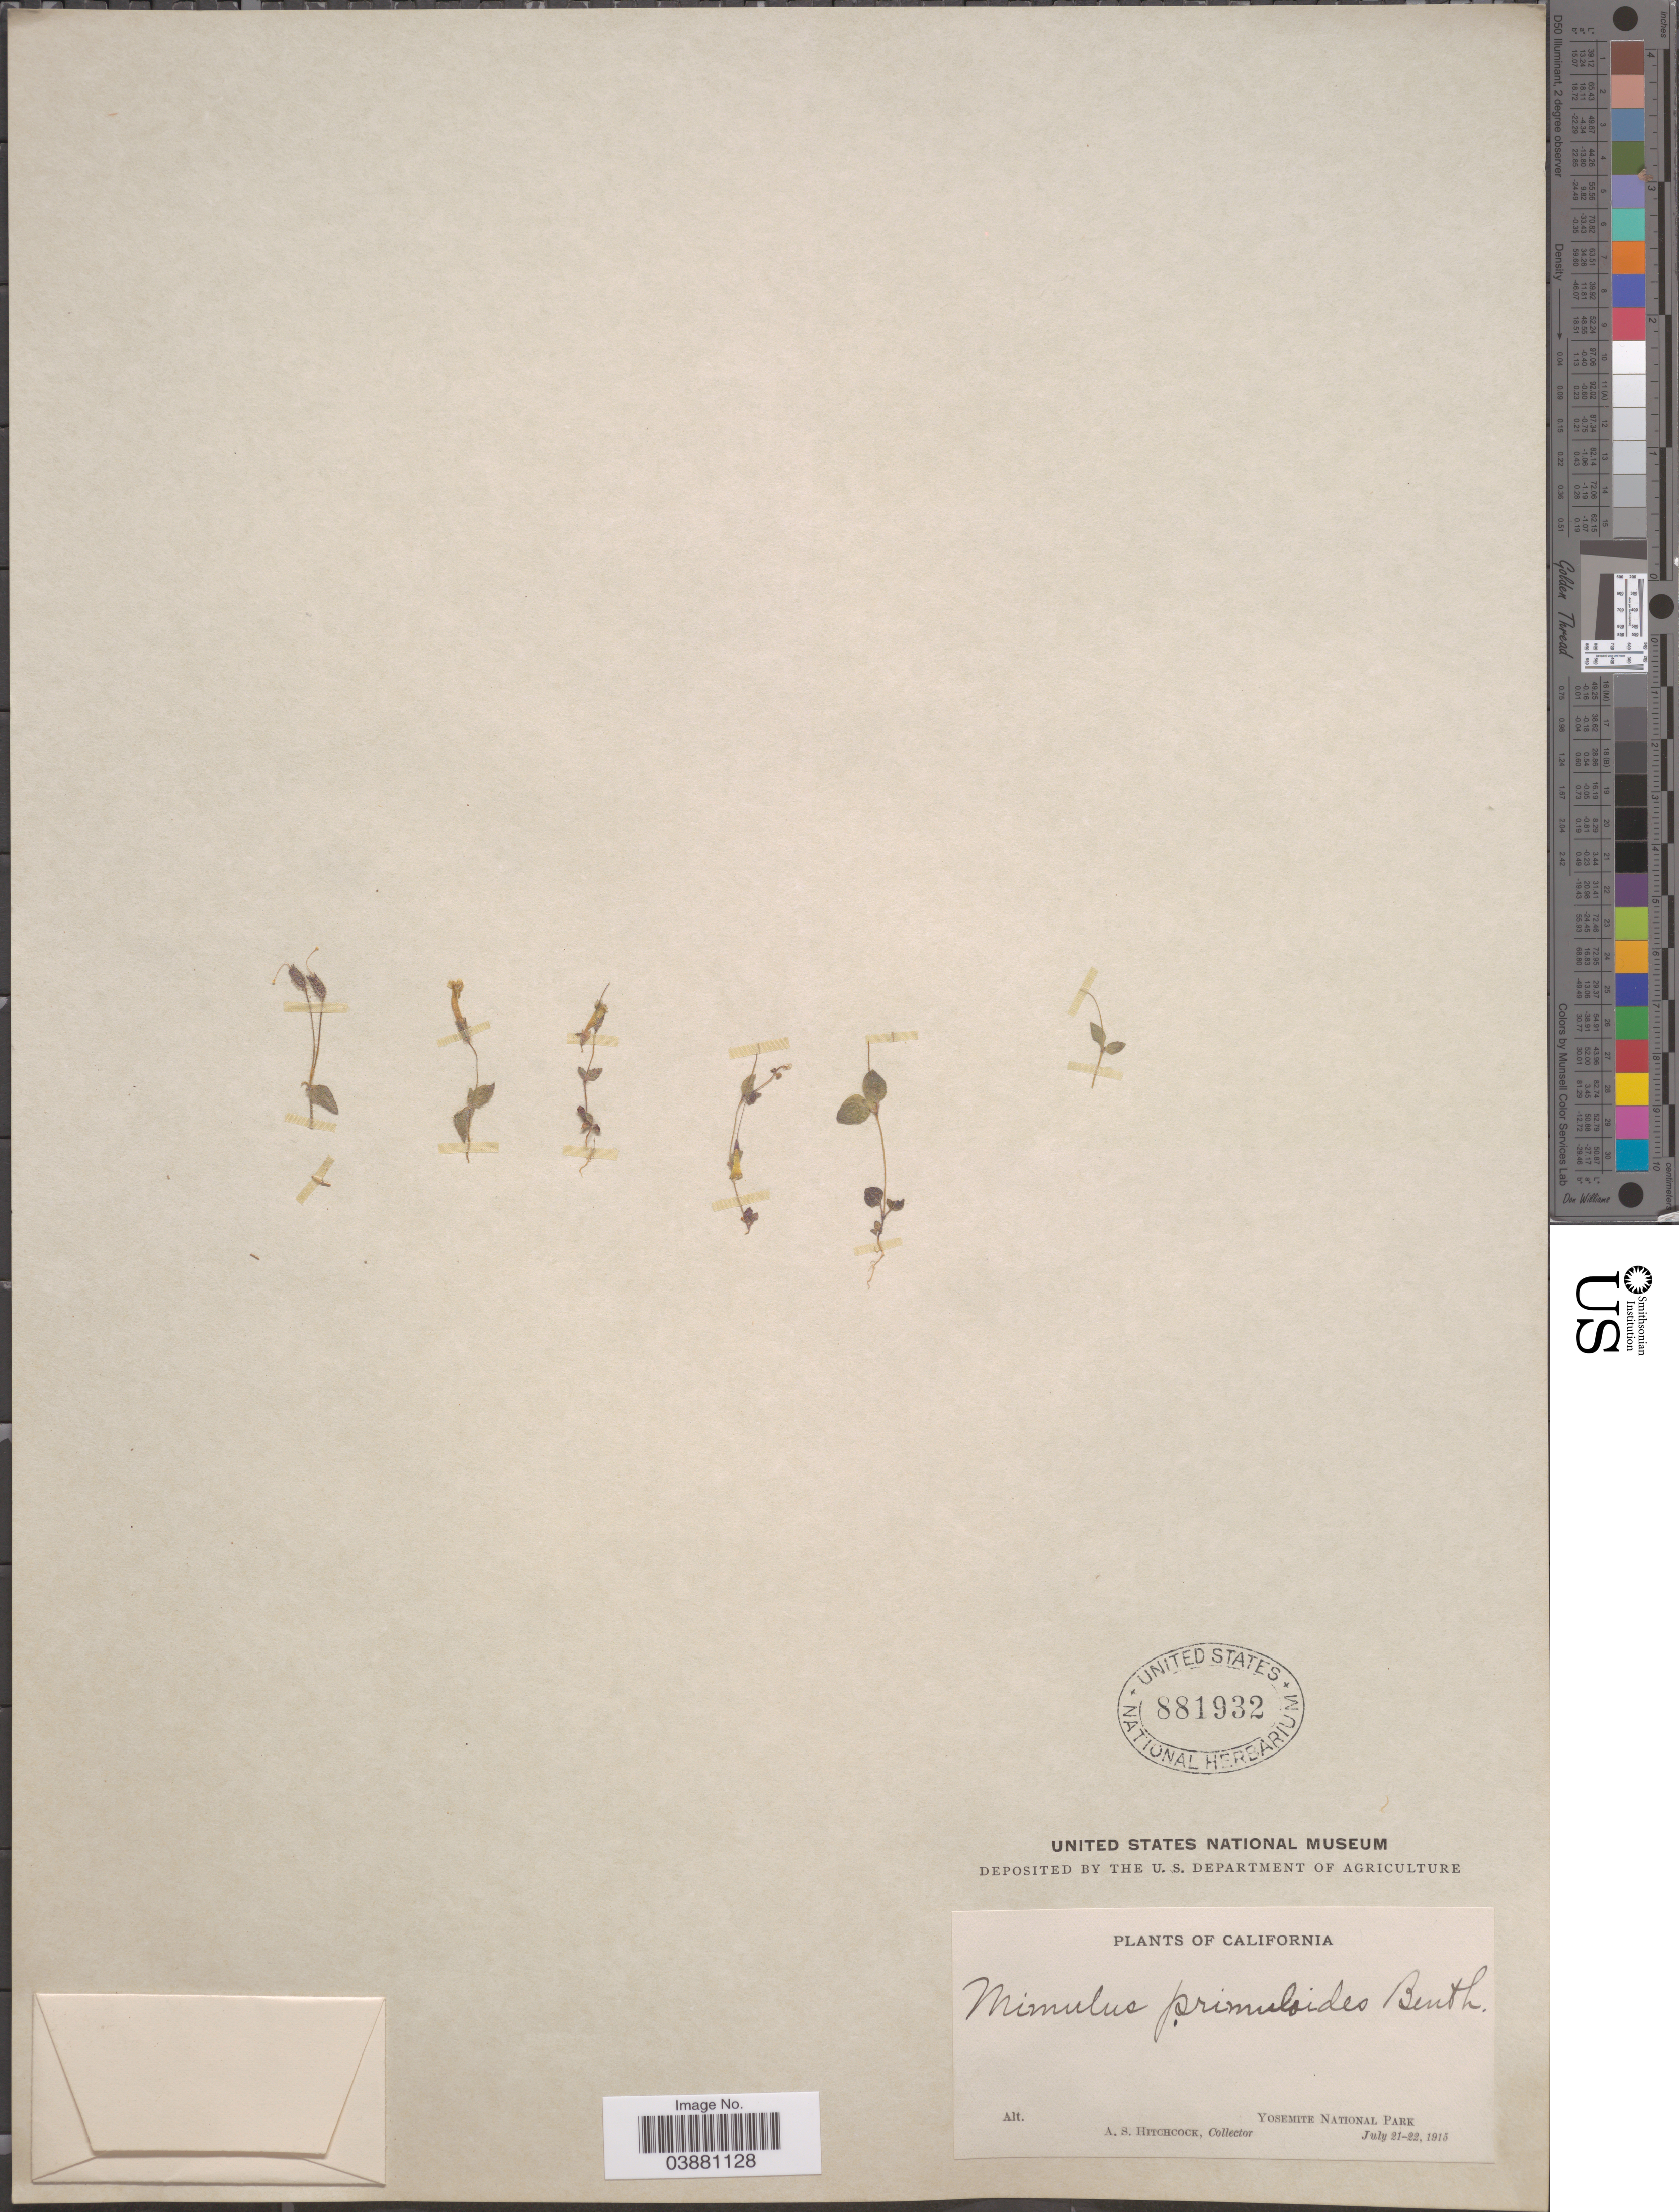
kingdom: Plantae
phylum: Tracheophyta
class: Magnoliopsida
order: Lamiales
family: Phrymaceae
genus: Mimulus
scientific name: Mimulus floribundus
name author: Douglas ex Lindl.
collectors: A. S. Hitchcock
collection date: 1915-07-21/1915-07-22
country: United States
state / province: California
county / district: Mariposa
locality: Yosemite National Park.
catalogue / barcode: US 881932